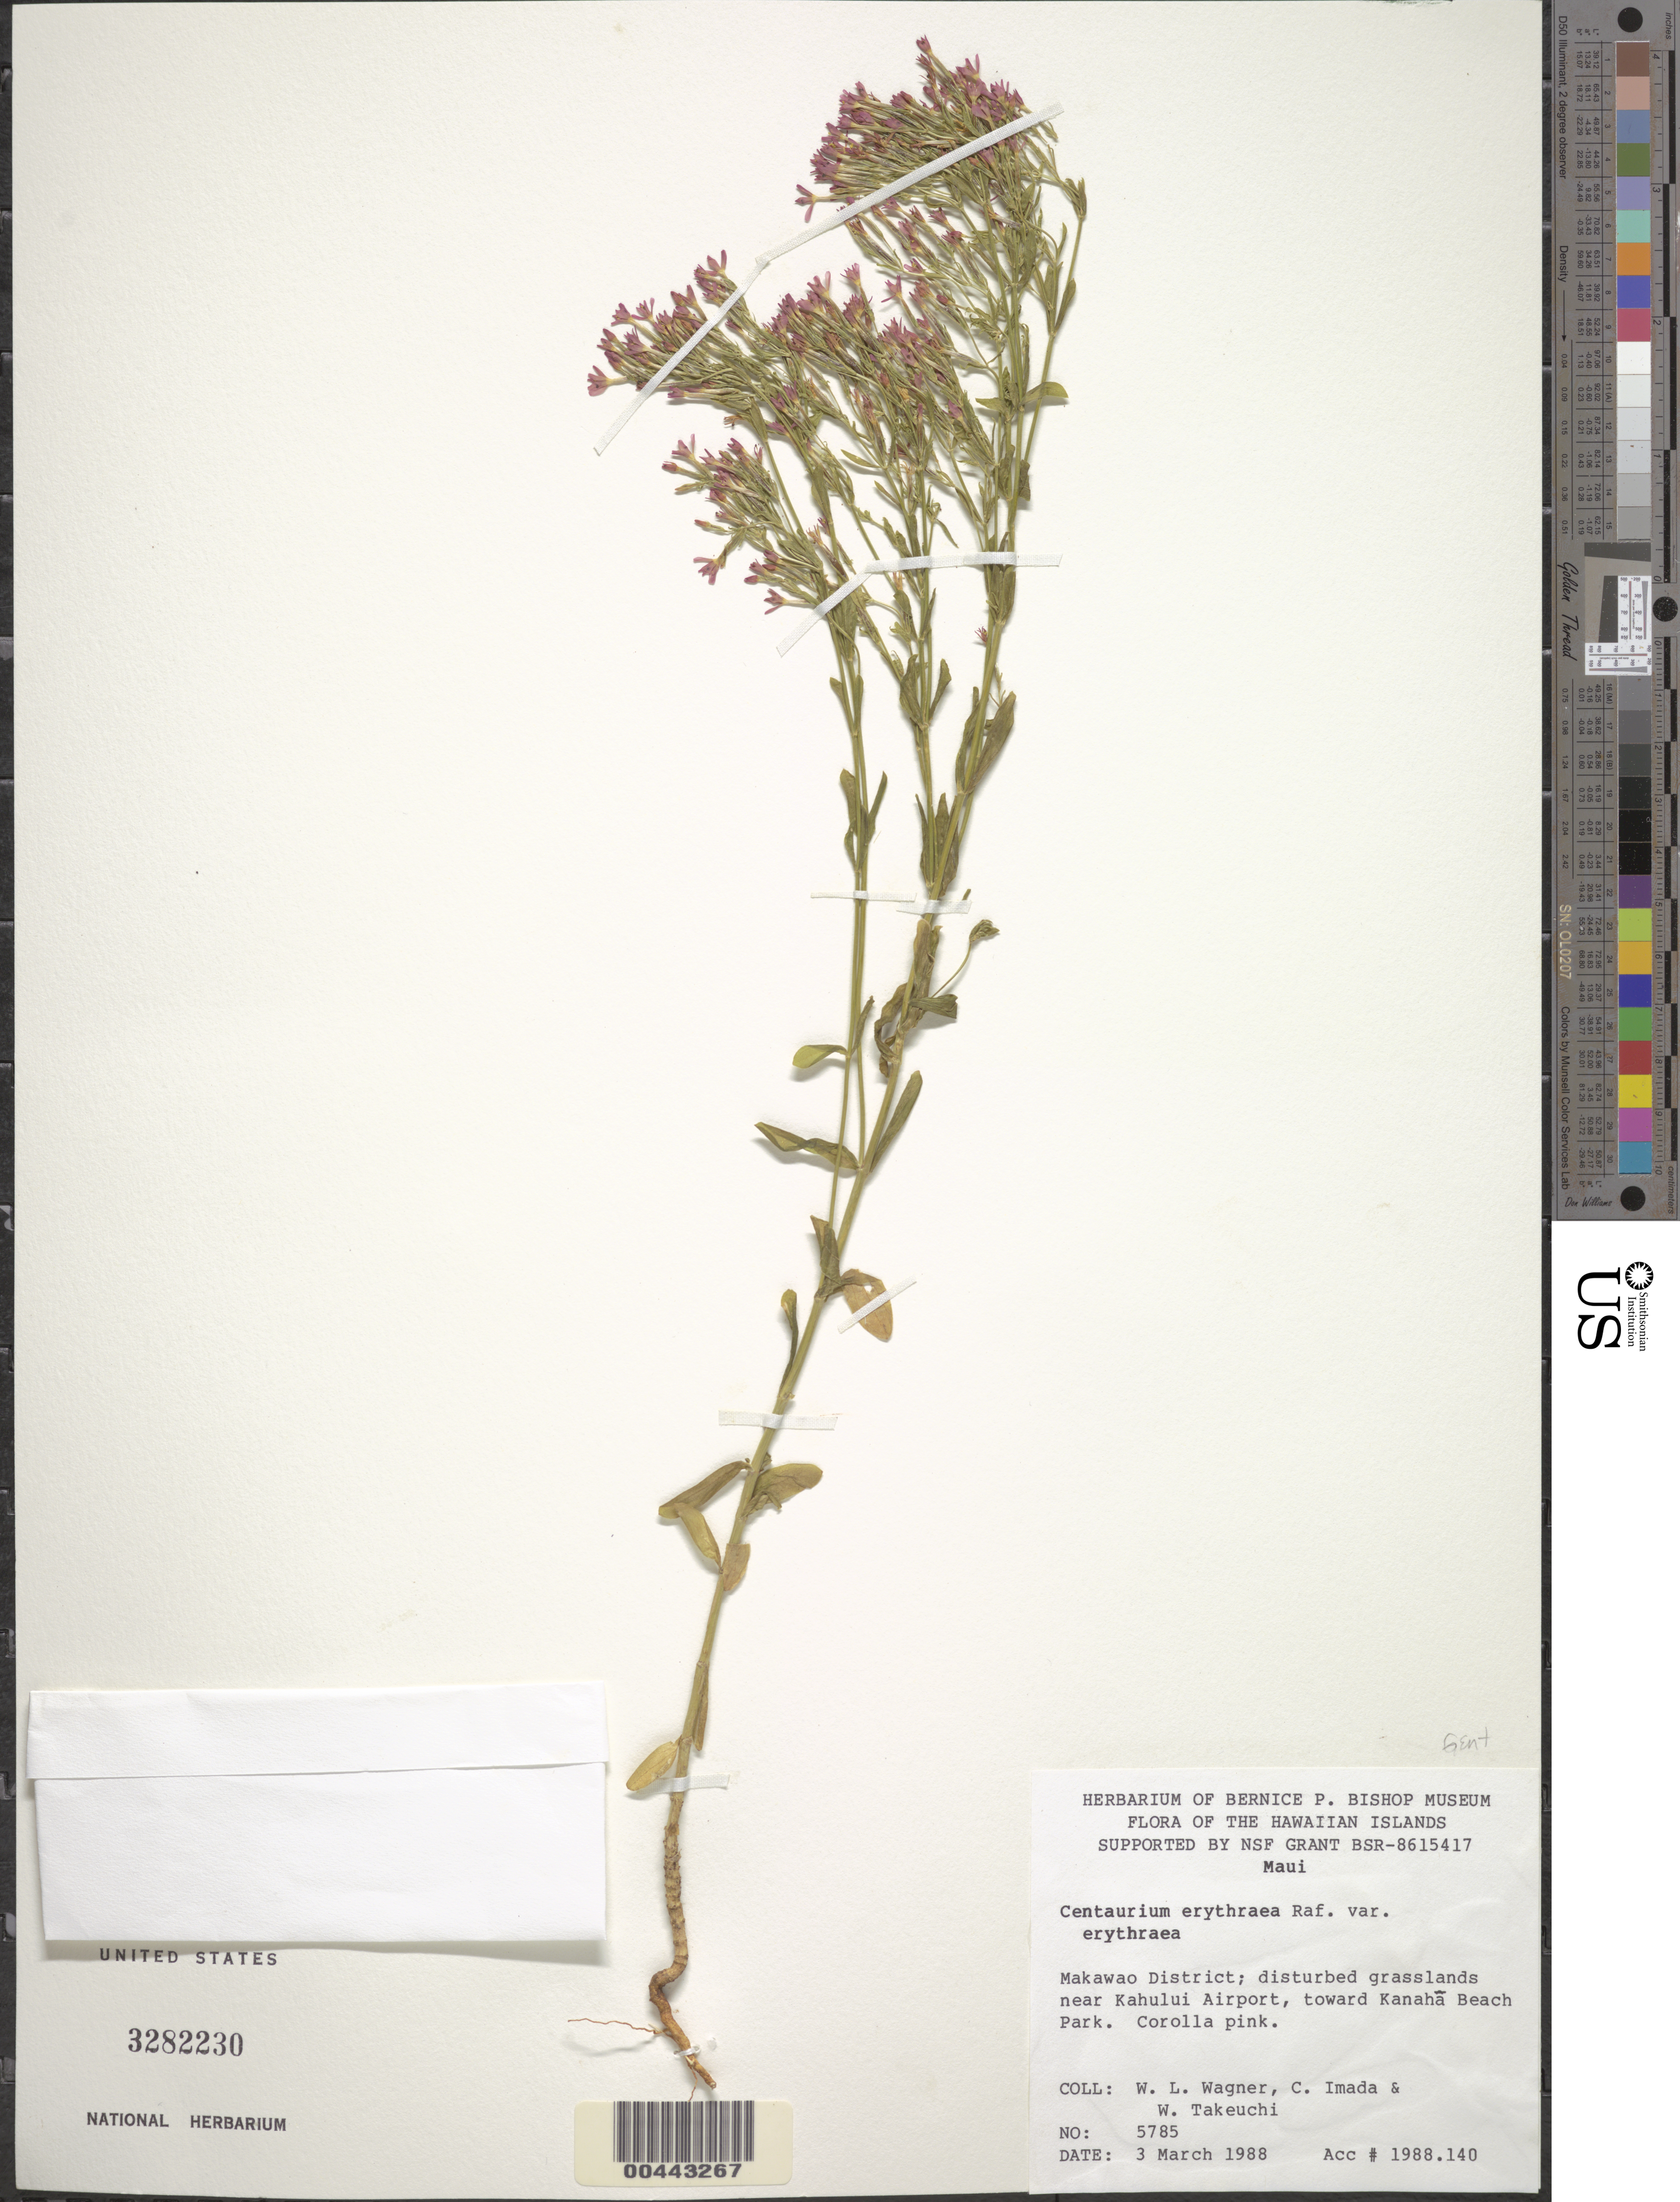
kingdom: Plantae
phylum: Tracheophyta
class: Magnoliopsida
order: Gentianales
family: Gentianaceae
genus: Centaurium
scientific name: Centaurium erythraea subsp. erythraea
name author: Rafn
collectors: W. L. Wagner, C. Imada & W. N. Takeuchi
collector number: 5785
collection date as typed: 3 Mar 1988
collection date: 1988-03-03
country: United States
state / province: Hawaii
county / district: Maui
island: Maui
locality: Makawao District, near Kahului Airport, toward Kanaha Beach Park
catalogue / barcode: US 3282230